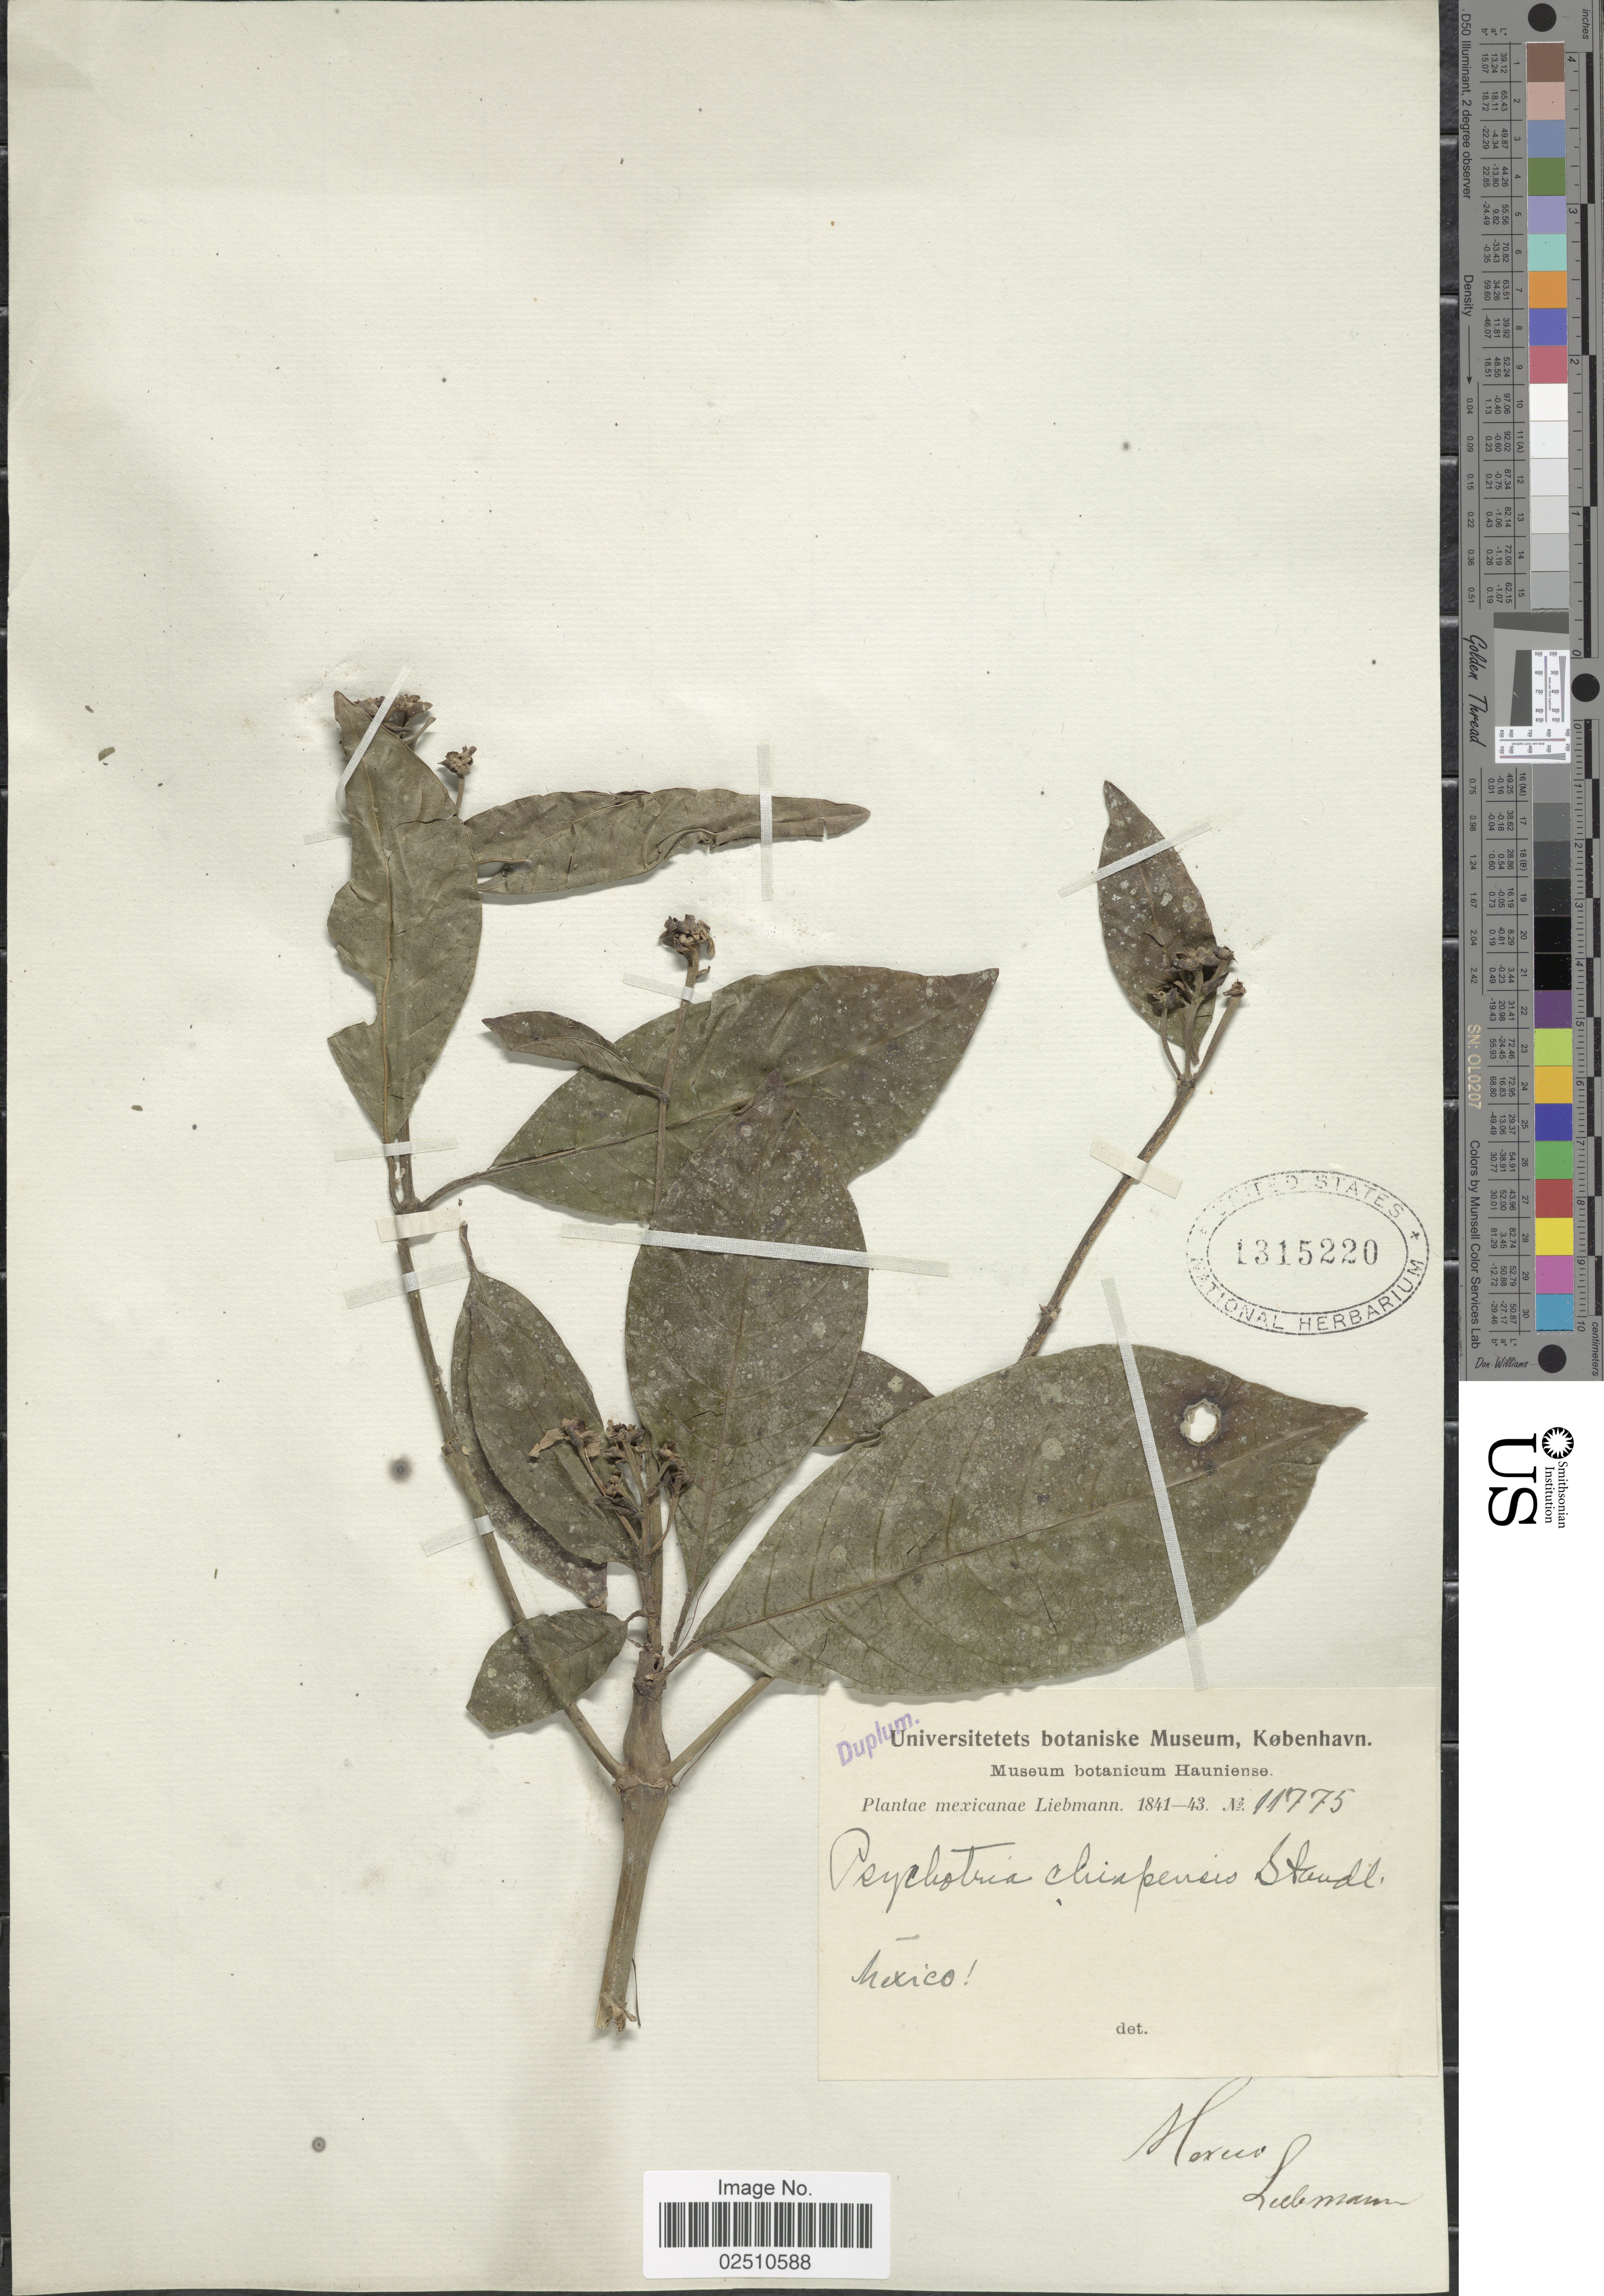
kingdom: Plantae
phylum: Tracheophyta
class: Magnoliopsida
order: Gentianales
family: Rubiaceae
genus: Psychotria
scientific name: Psychotria chiapensis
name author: Standl.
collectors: Liebmann, --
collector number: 11775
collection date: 1841/1843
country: Mexico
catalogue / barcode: US 1315220